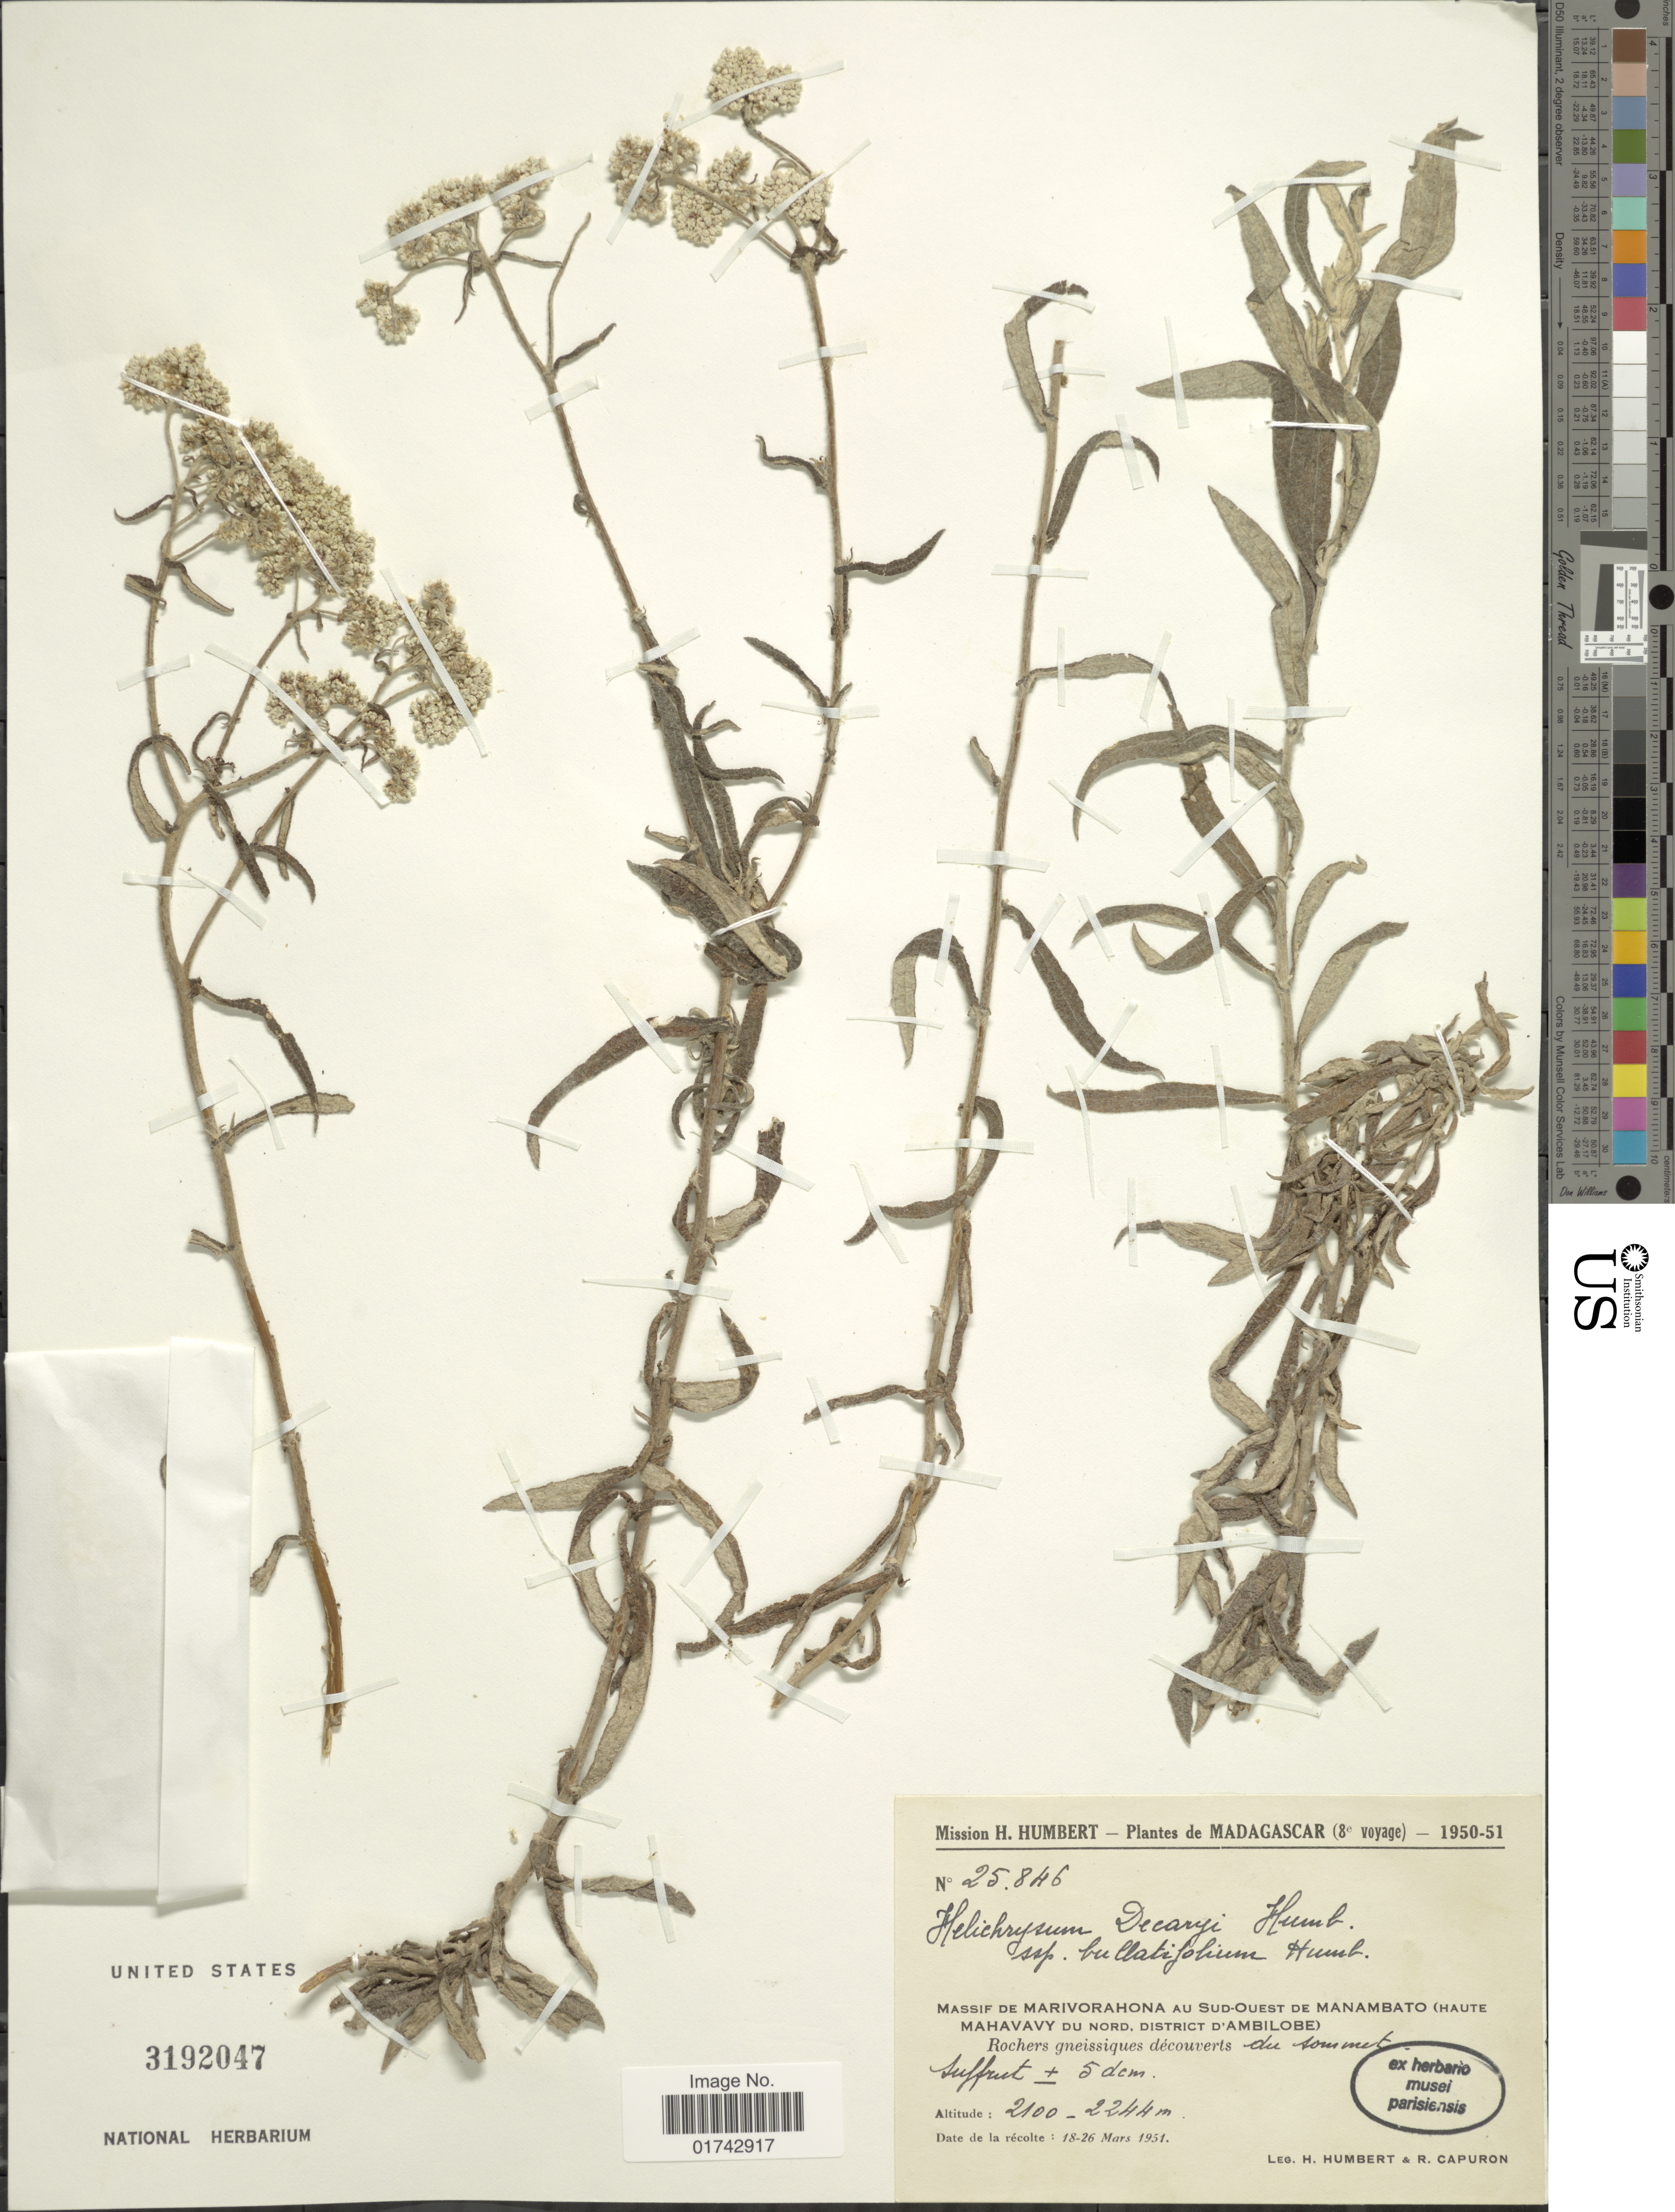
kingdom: Plantae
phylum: Tracheophyta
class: Magnoliopsida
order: Asterales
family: Asteraceae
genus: Helichrysum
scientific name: Helichrysum decaryi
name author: Humbert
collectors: H. Humbert & R. Capuron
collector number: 25846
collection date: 1951-03-18/1951-03-26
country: Madagascar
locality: Massif de Marivorahova au Sud-Ouest de Manambato (Haute Mahavavy du Nord, District D' Ambilobe)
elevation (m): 2100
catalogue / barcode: US 3192047